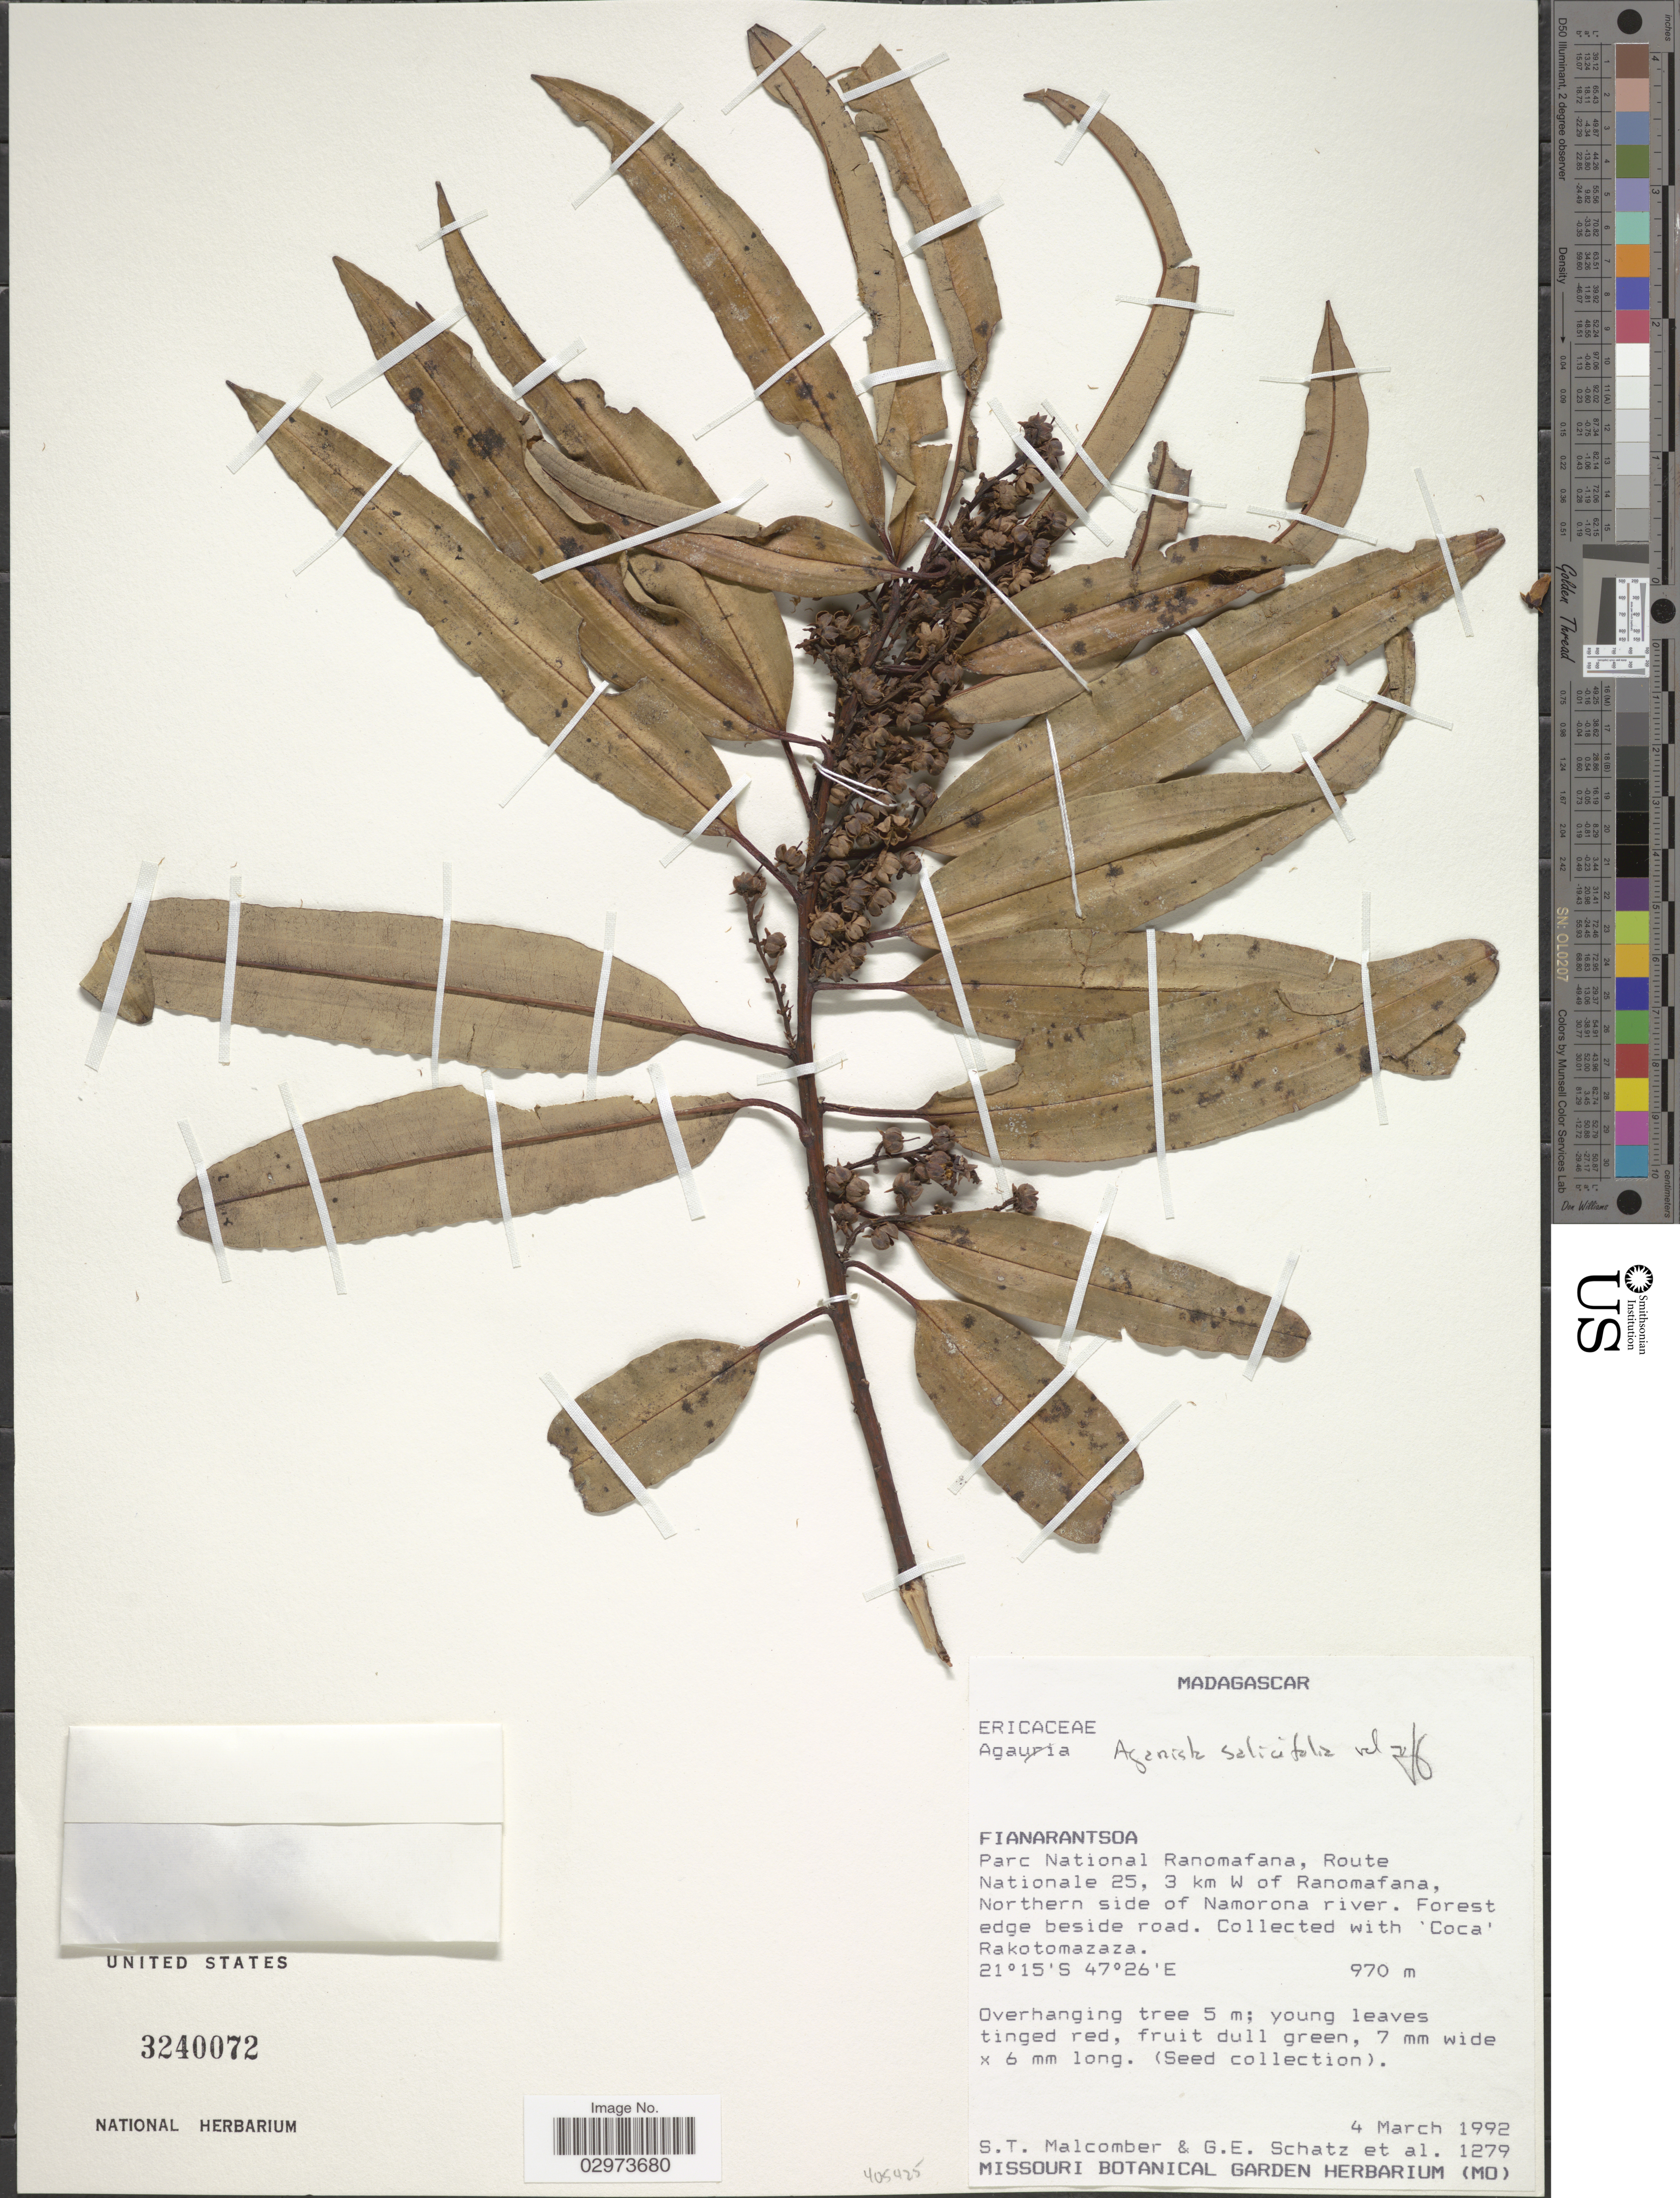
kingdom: Plantae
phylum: Tracheophyta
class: Magnoliopsida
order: Ericales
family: Ericaceae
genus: Agarista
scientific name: Agarista salicifolia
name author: (Lam.) G. Don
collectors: S. T. Malcomber, G. Schatz & C. Rakotomazaza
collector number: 1279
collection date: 1992-03-04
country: Madagascar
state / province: Vatovavy Fitovinany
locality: Parc National Ranomafana, Route Nationale 25, 3 km W of Ranomafana, Northern side of Namorona river.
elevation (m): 970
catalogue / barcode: US 3240072